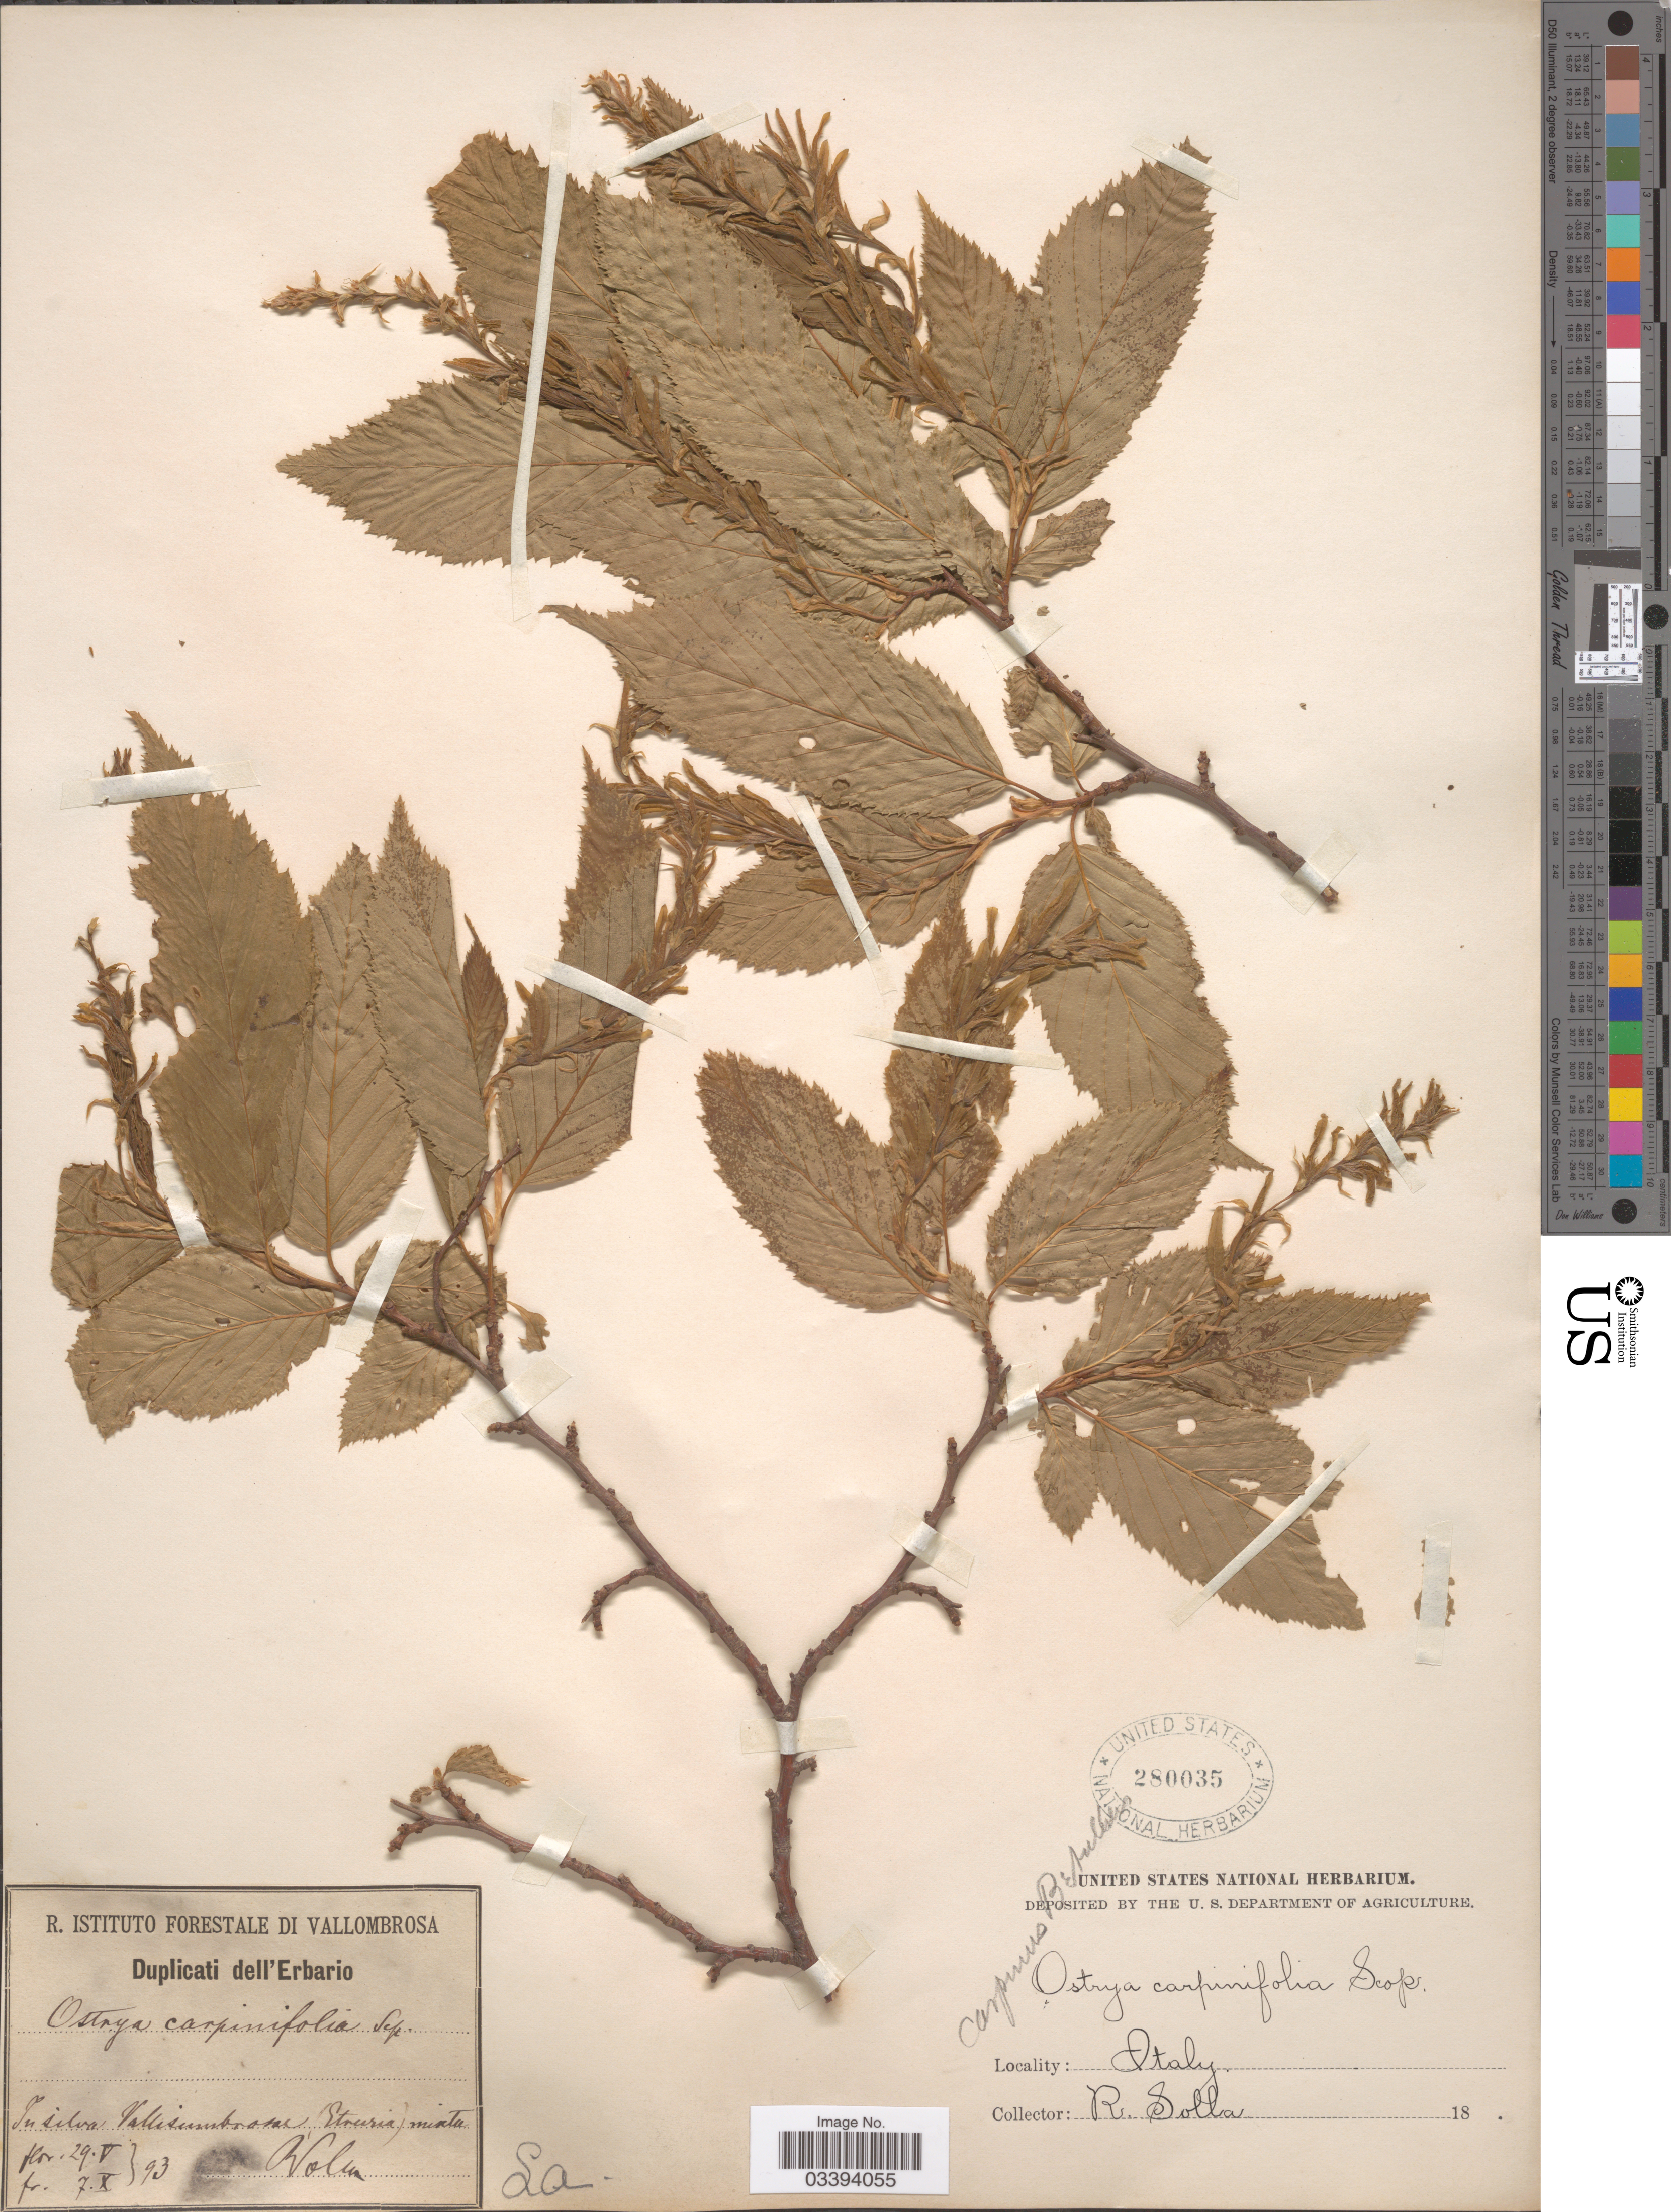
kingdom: Plantae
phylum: Tracheophyta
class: Magnoliopsida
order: Fagales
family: Betulaceae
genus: Carpinus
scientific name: Carpinus betulus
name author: L.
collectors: R. Solla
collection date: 1893-05-29/1893-10-07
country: Italy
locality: In silva Vallisumbrosse [interpreted] (Etruria) miata [interpreted].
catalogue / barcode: US 280035